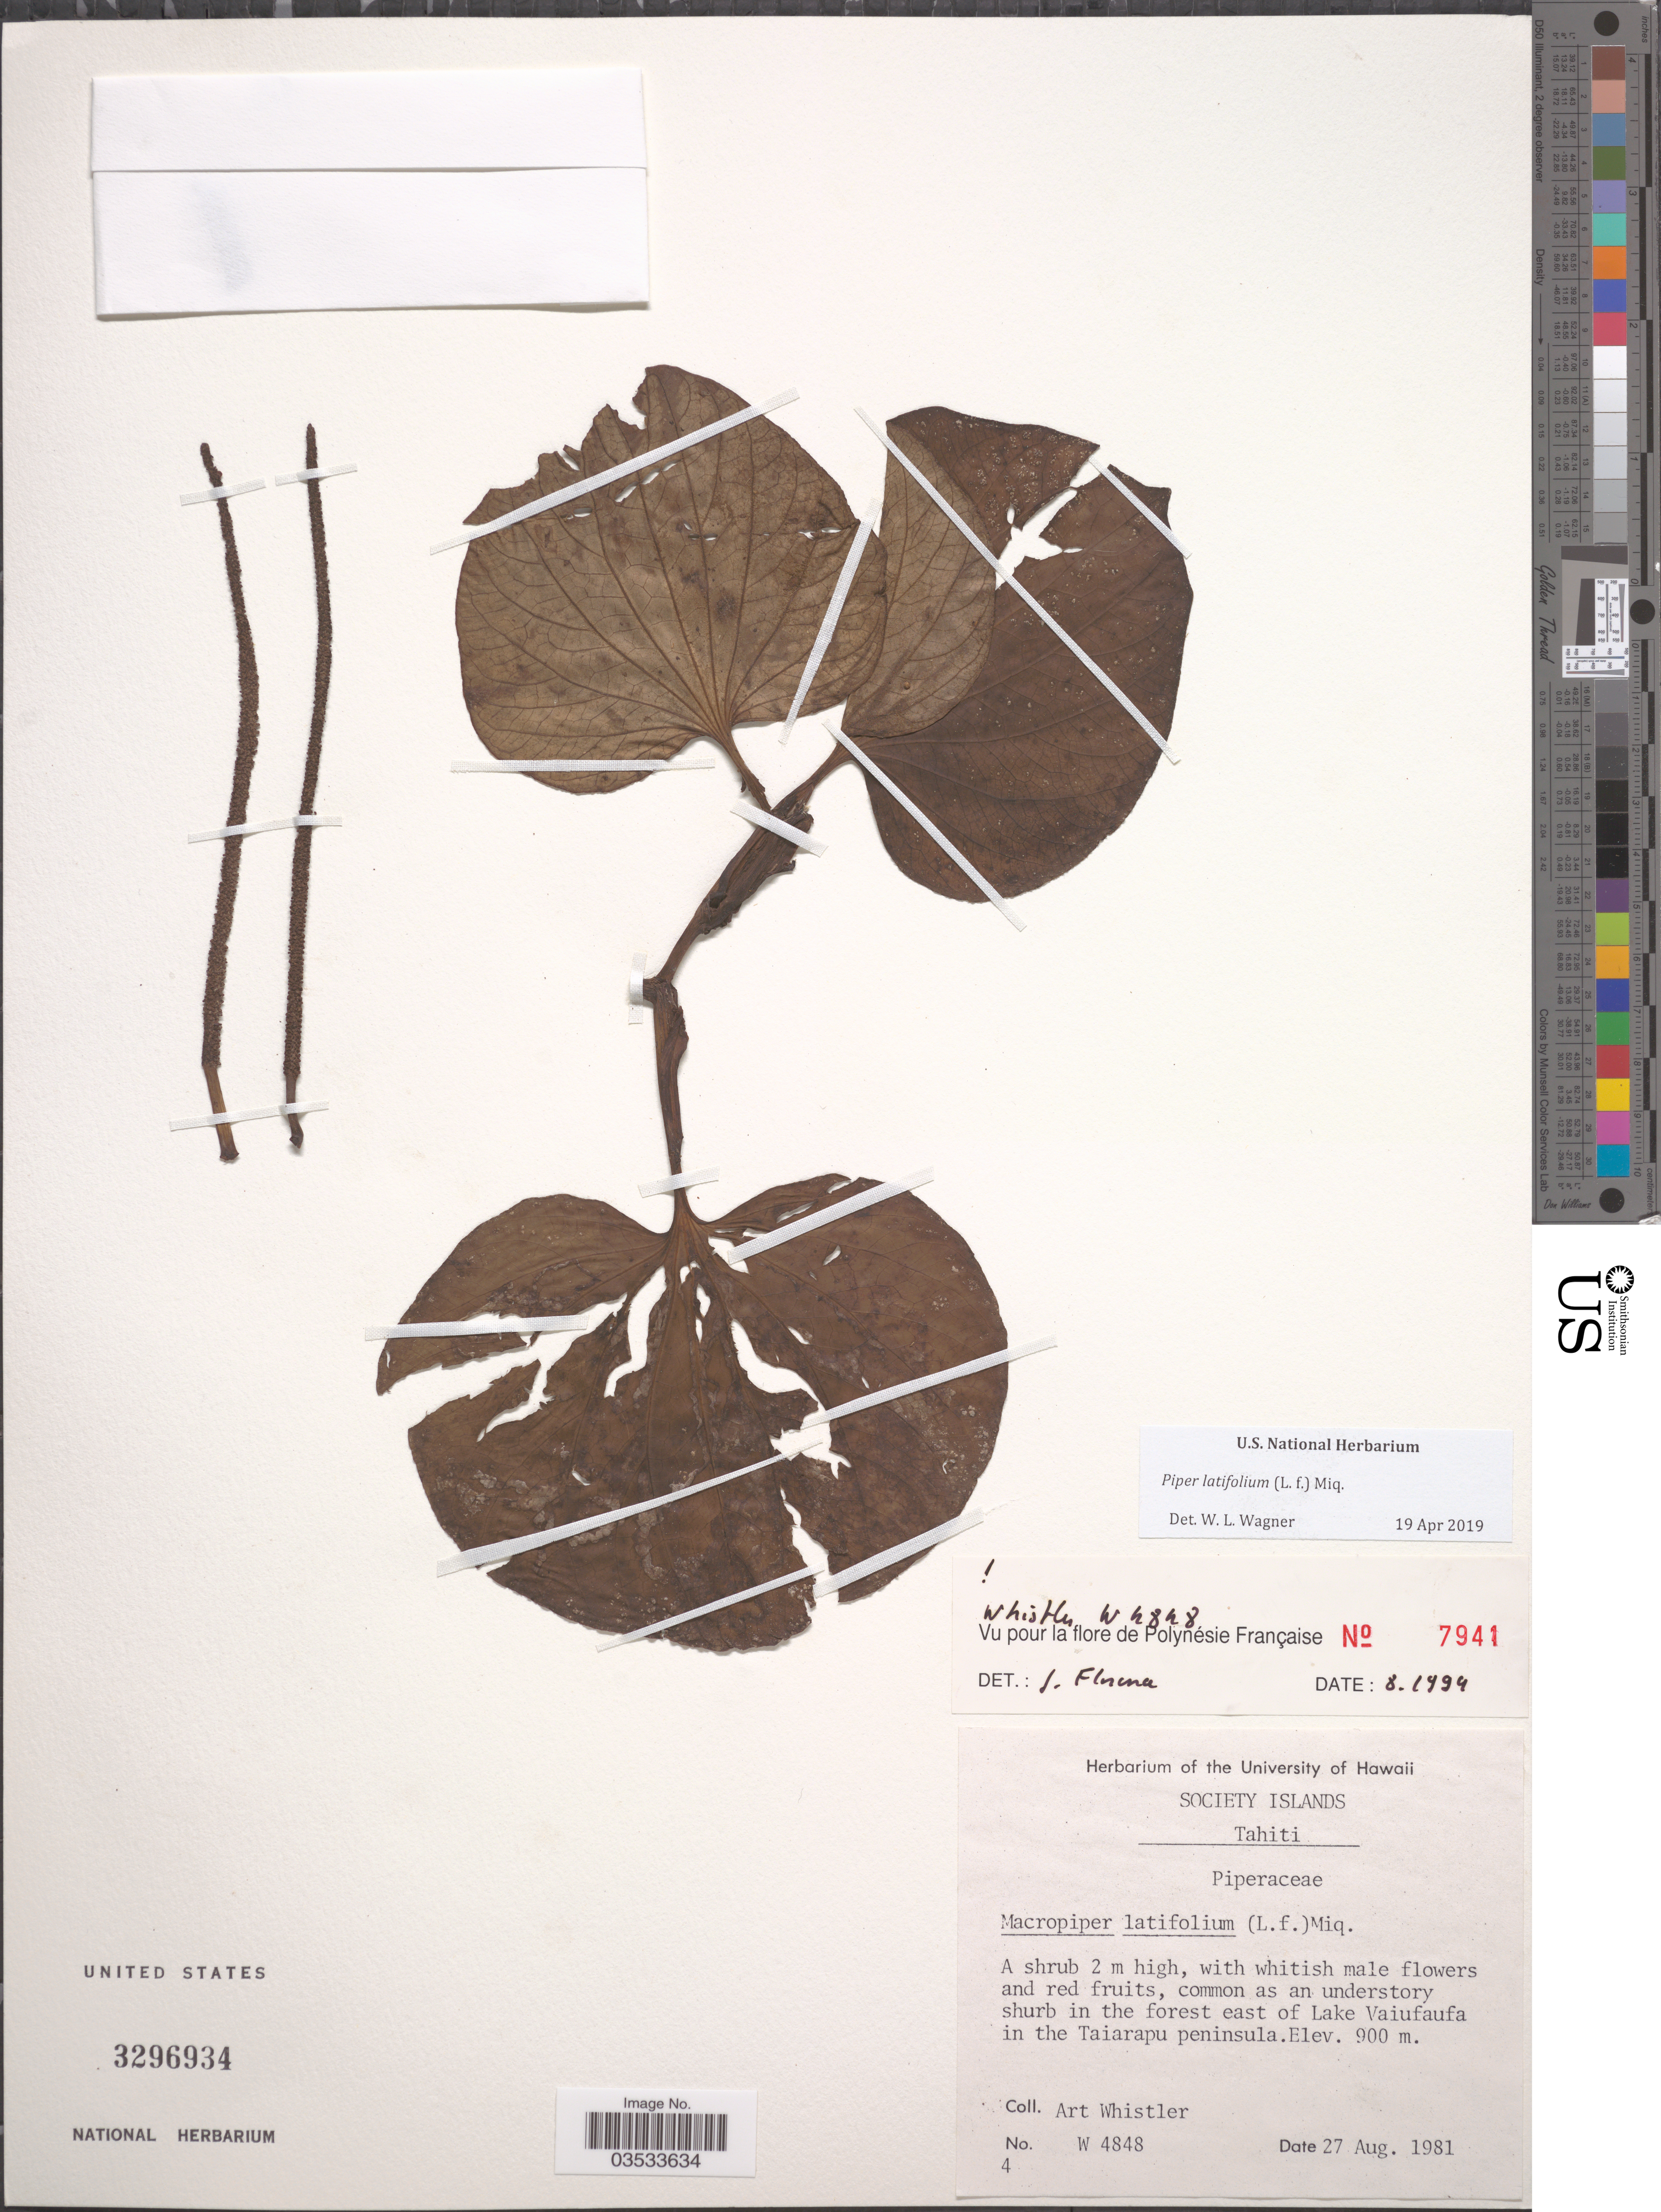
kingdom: Plantae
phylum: Tracheophyta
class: Magnoliopsida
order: Piperales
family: Piperaceae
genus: Piper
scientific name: Piper latifolium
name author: L. f.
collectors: A. Whistler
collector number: W4848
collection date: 1981-08-27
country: French Polynesia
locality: Society Islands. Tahiti. In the forest east of Lake Vaiufaufa in the Taiarapu peninsula.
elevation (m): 900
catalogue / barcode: US 3296934